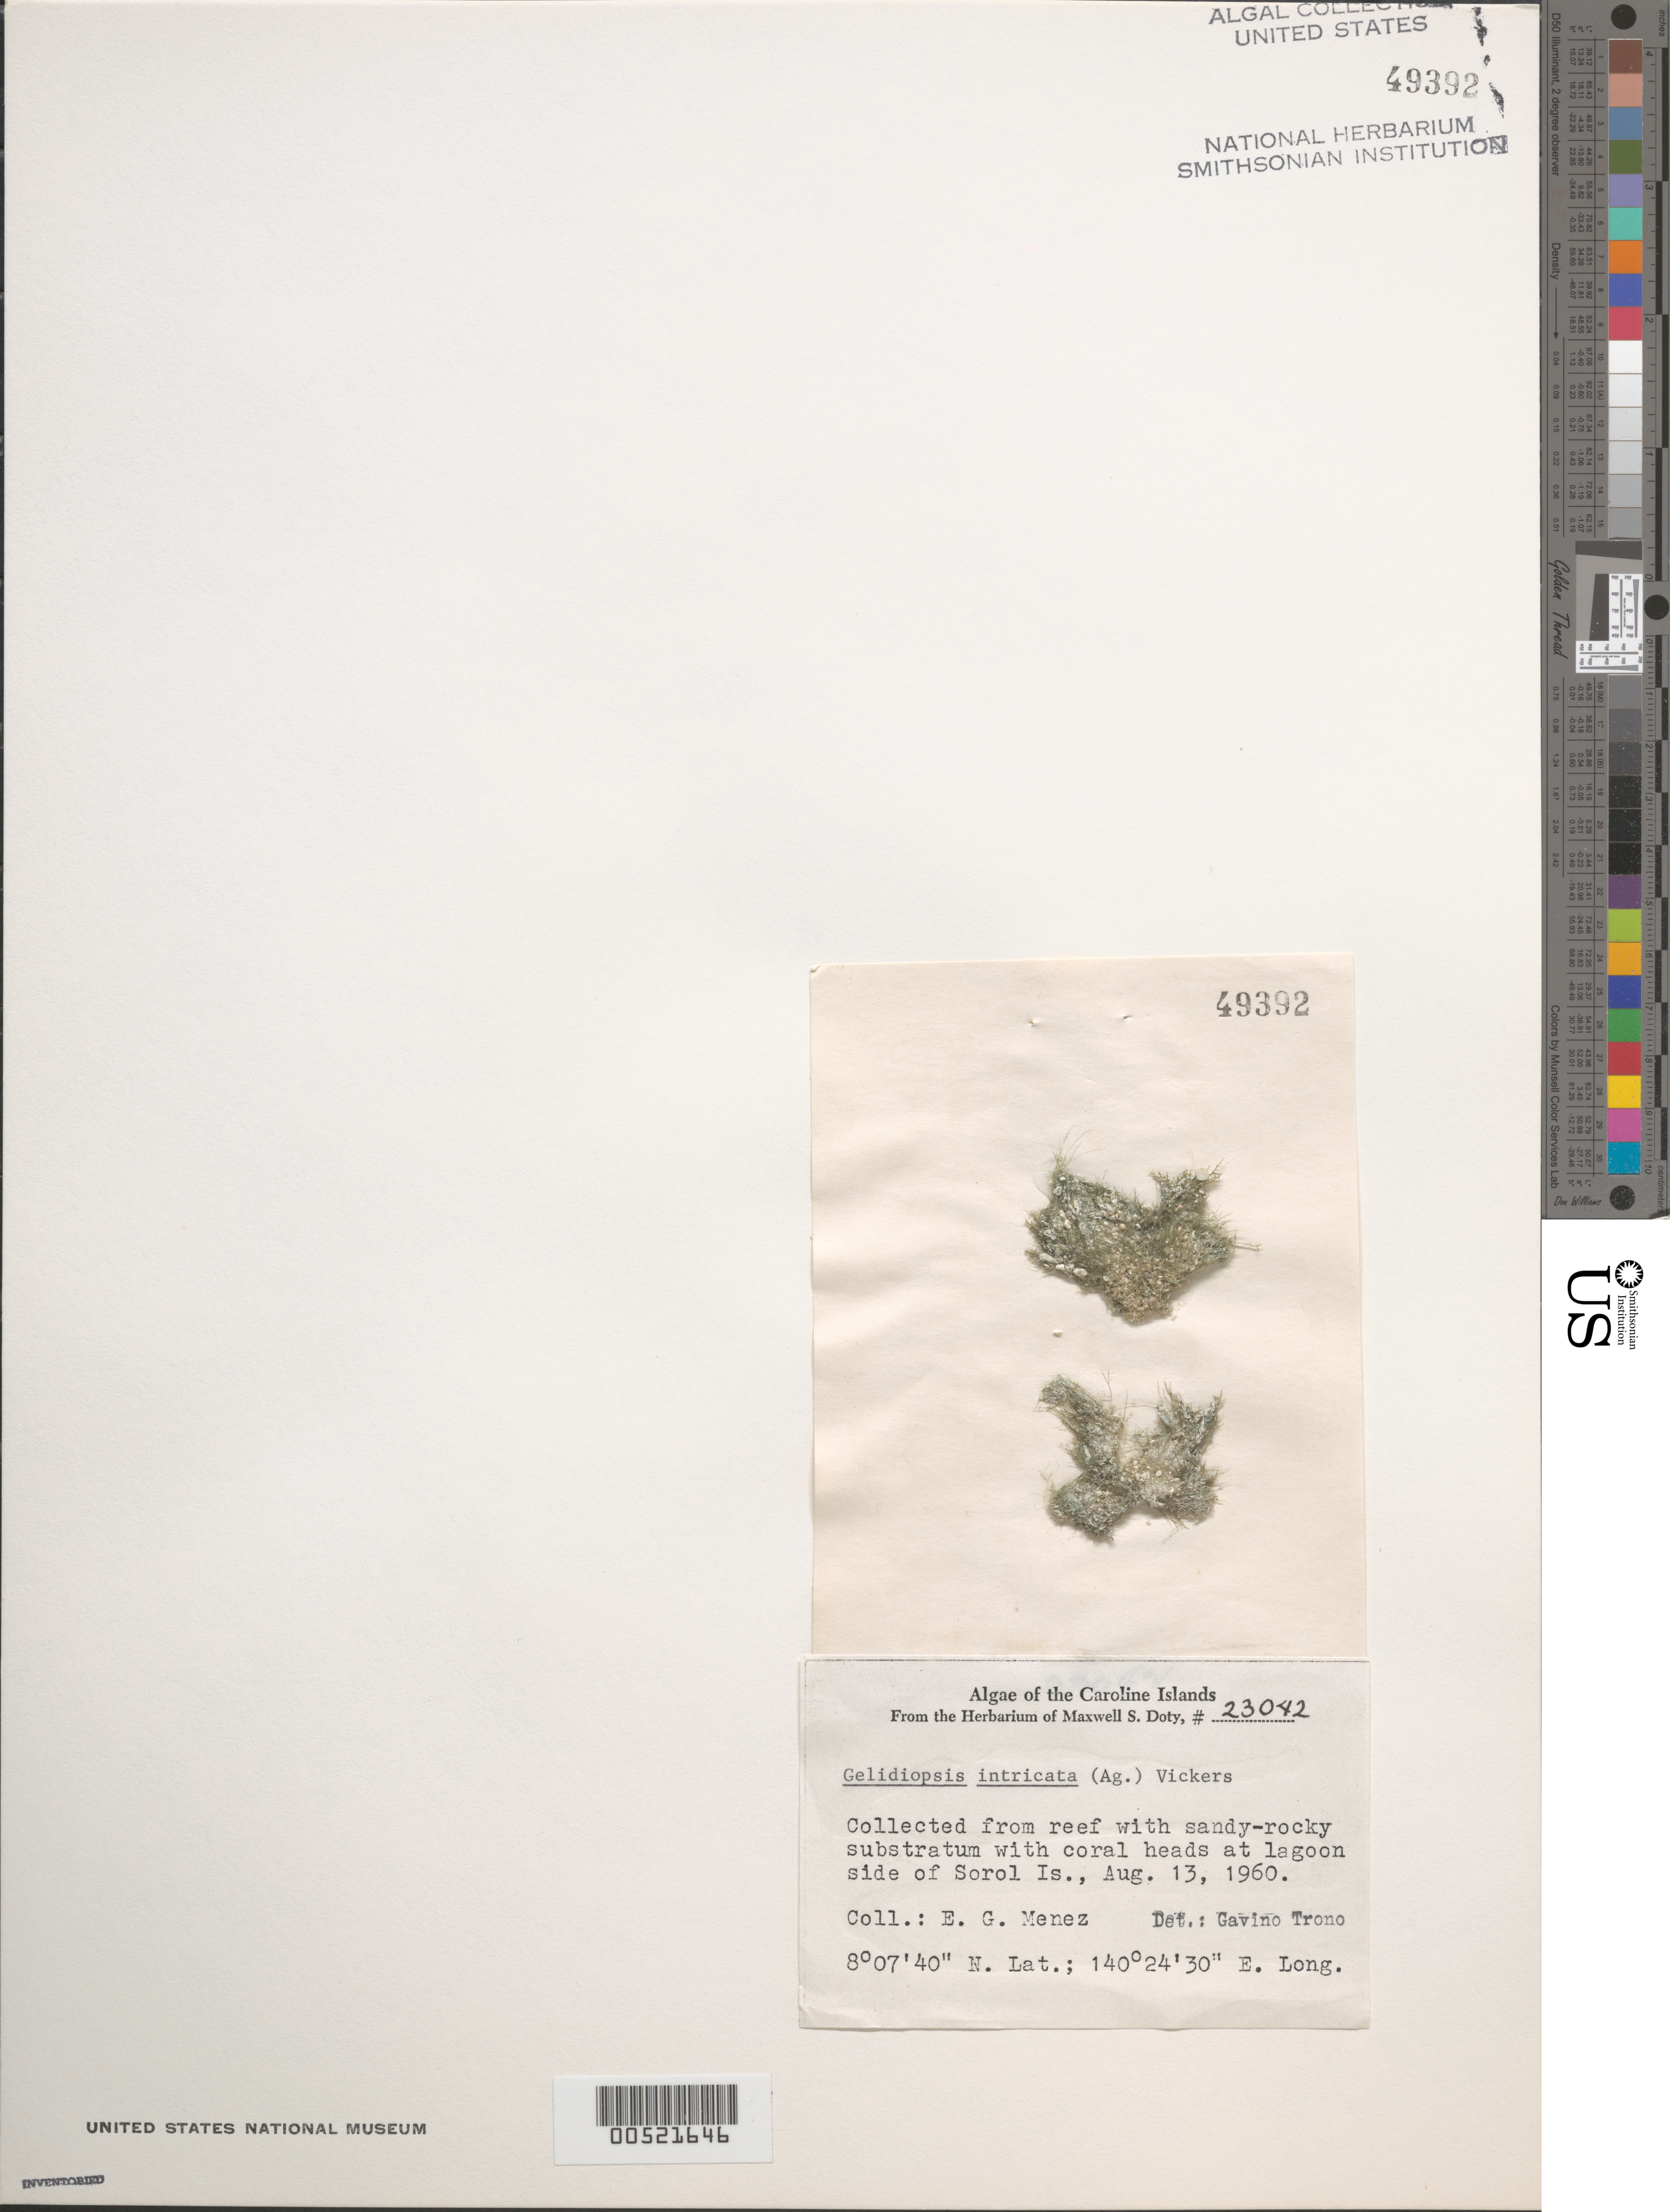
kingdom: Plantae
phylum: Rhodophyta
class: Florideophyceae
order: Rhodymeniales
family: Lomentariaceae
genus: Ceratodictyon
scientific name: Ceratodictyon intricatum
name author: (C. Agardh) R.E. Norris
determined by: Algae name updating Project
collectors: Meñez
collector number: MSD 23042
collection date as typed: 13 Aug 1960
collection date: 1960-08-13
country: Micronesia, Federated States of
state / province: Yap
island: Sorol Atoll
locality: Sorel Islet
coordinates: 8 07' 40" N, 140 24' 30" E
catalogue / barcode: US 49392